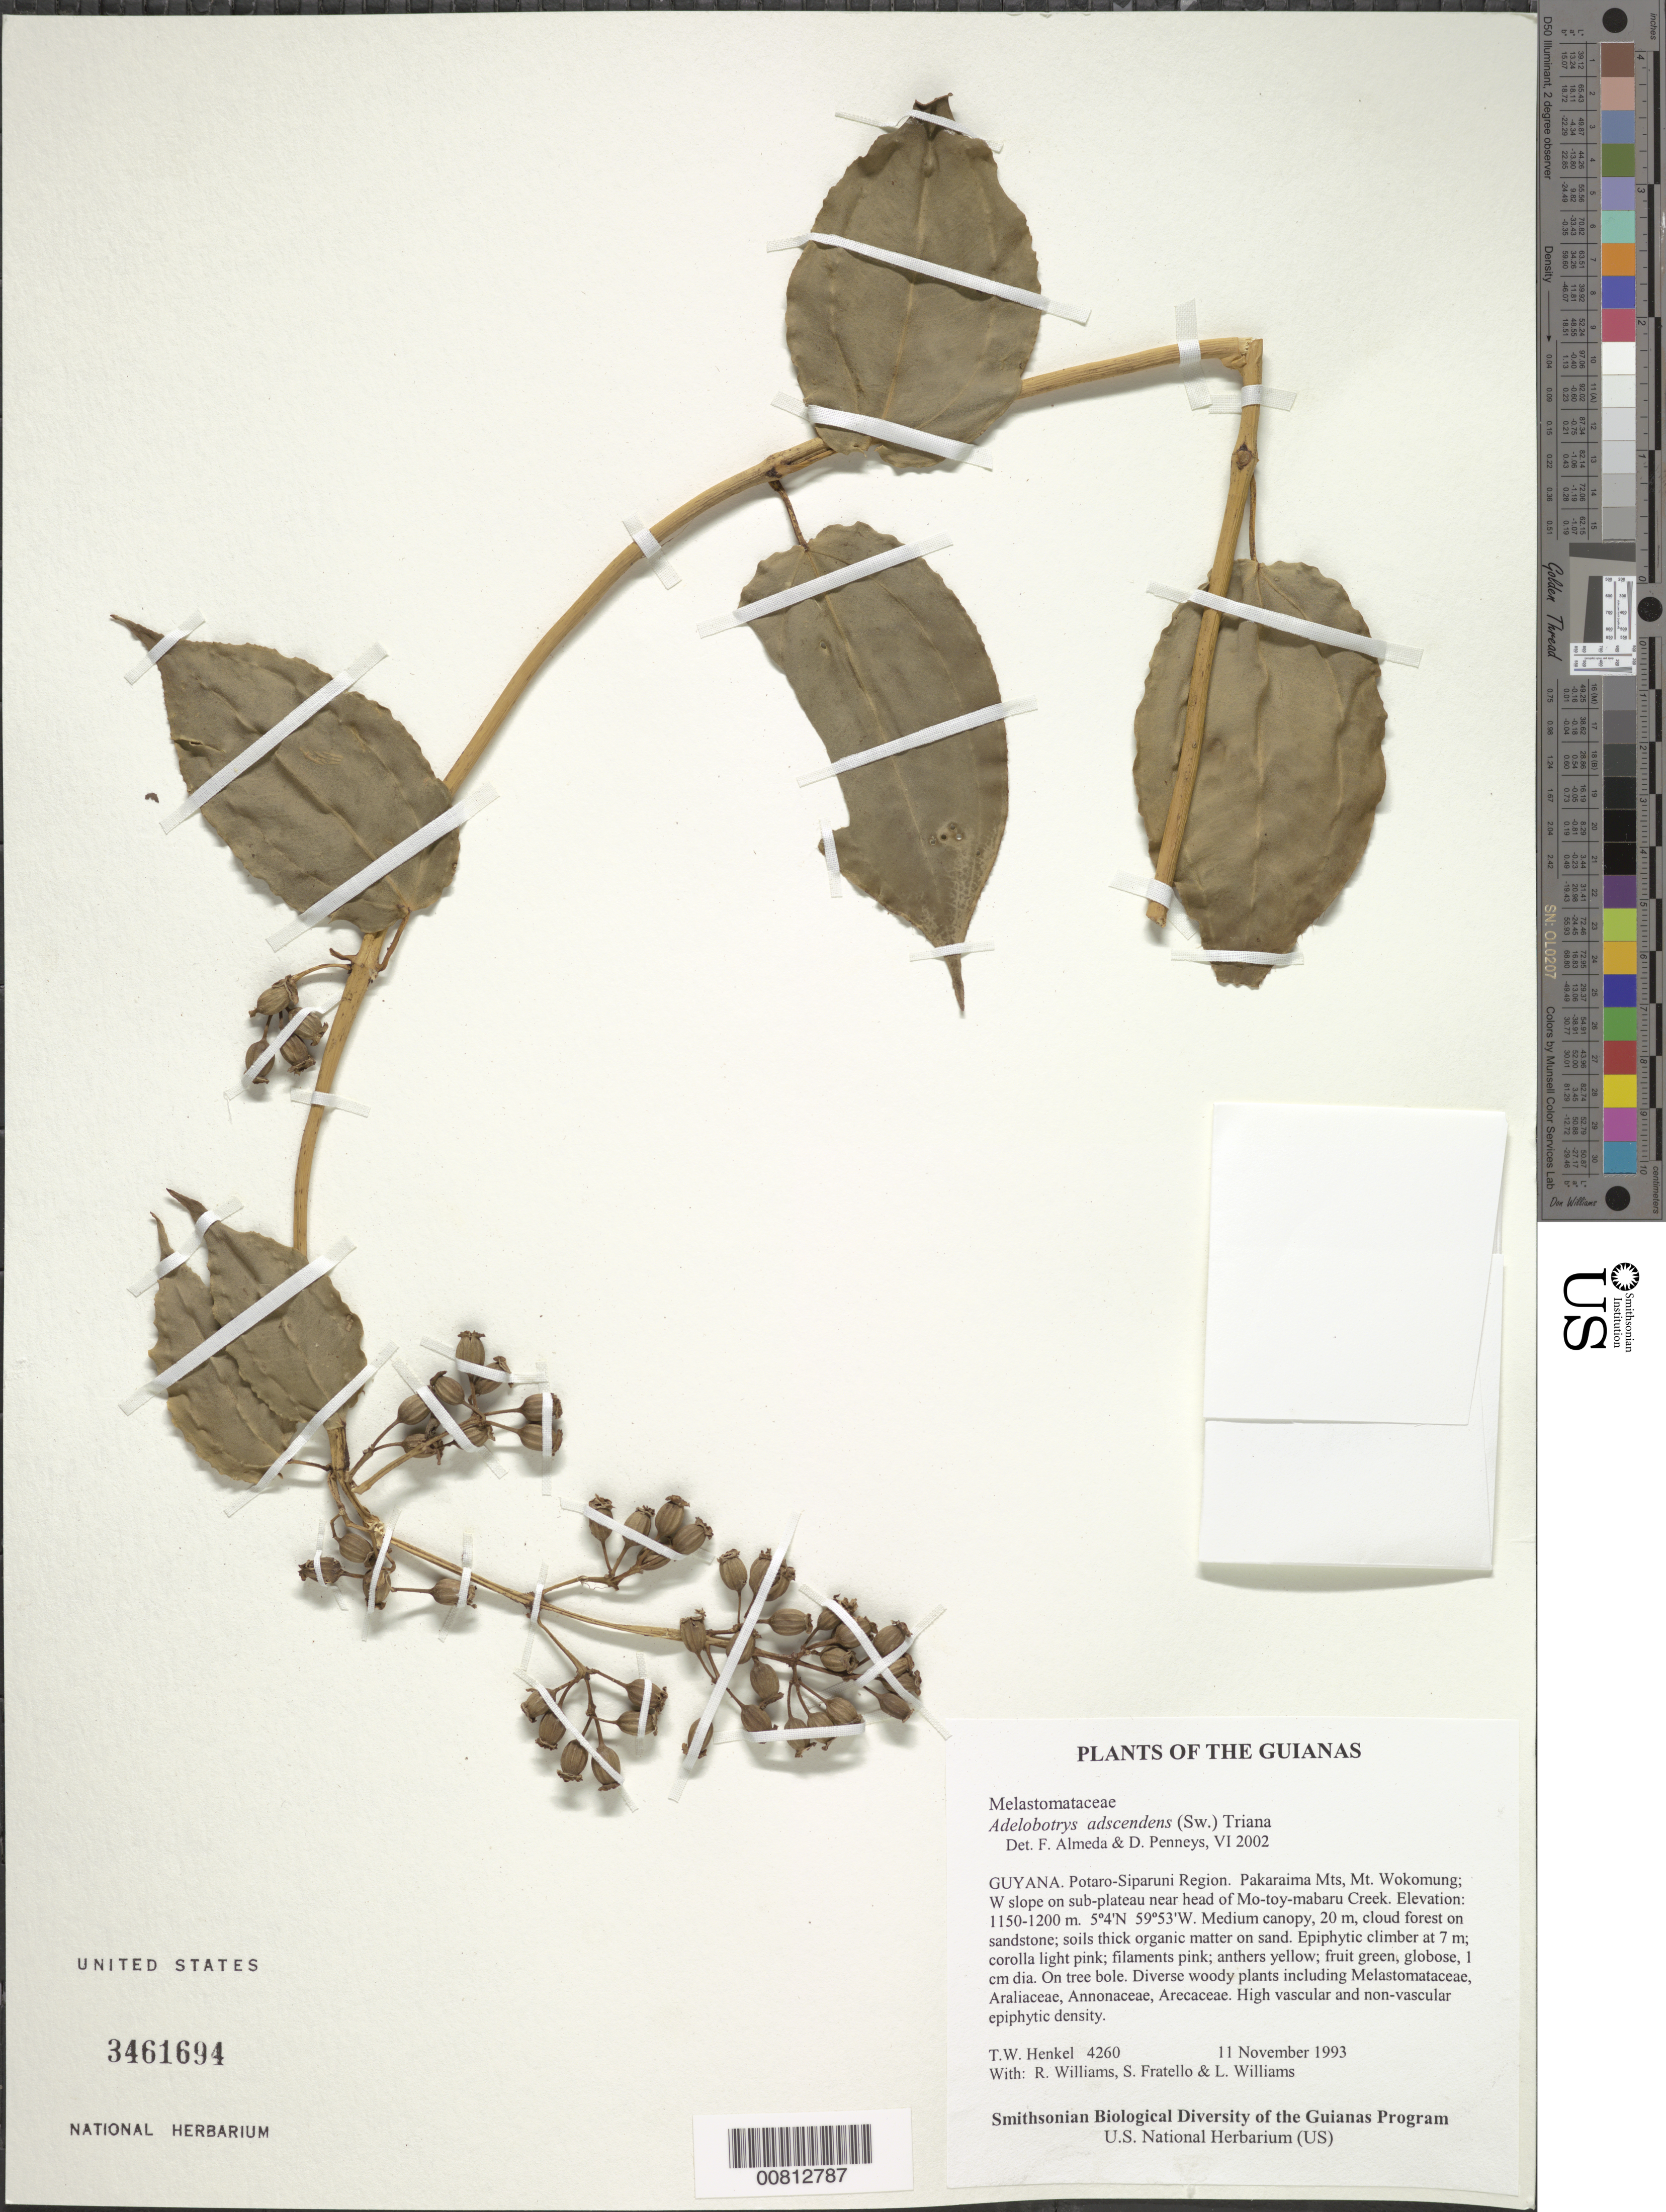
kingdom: Plantae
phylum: Tracheophyta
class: Magnoliopsida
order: Myrtales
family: Melastomataceae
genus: Adelobotrys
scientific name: Adelobotrys adscendens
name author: (Sw.) Triana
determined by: Almeda, F.; Penneys, D. S.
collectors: T. Henkel, R. Williams, S. Fratello & L. Williams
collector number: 4260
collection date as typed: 11 November 1993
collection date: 1993-11-11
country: Guyana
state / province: Potaro-Siparuni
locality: Pakaraima Mts, Mt. Wokomung; W slope on sub-plateau near head of Mo-toy-mabaru Creek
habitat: Medium canopy, 20 m, cloud forest on sandstone; soils thick organic matter on sand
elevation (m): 1150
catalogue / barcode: US 3461694